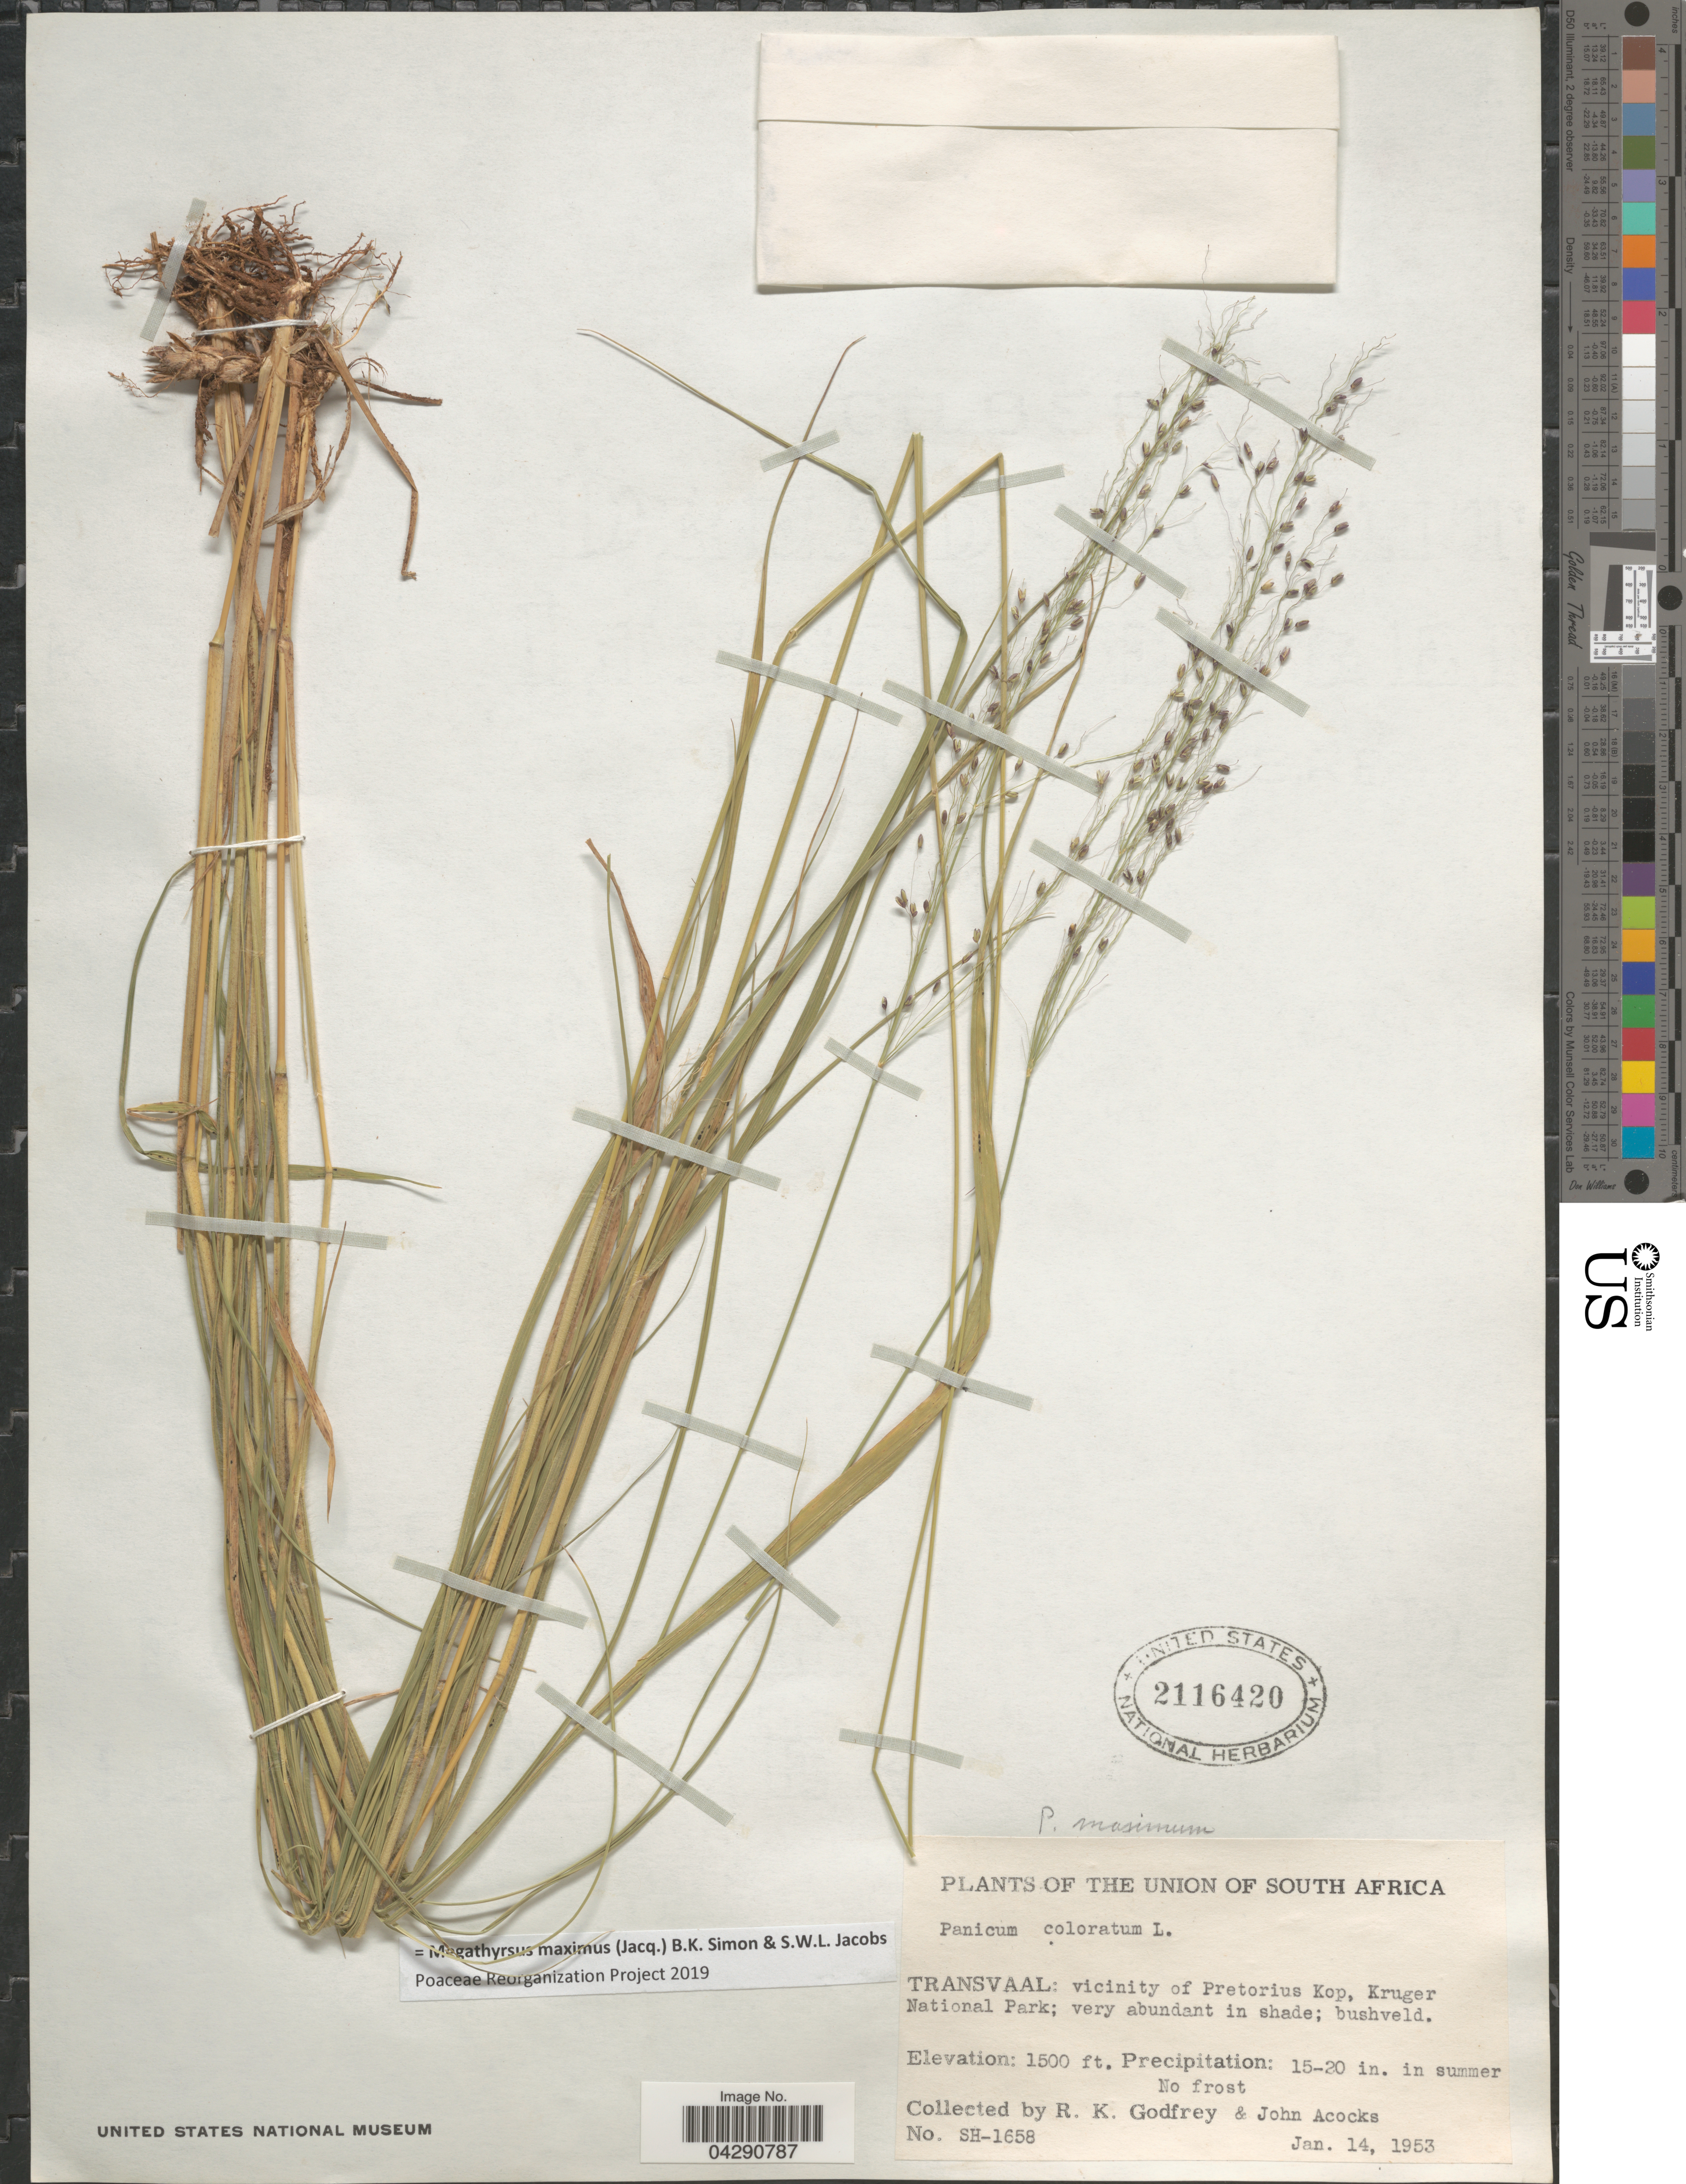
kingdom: Plantae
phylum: Tracheophyta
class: Liliopsida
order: Poales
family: Poaceae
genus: Megathyrsus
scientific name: Megathyrsus maximus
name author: (Jacq.) B.K. Simon & S.W.L. Jacobs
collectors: R. K. Godfrey & J. P. Acocks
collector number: SH-1658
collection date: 1953-01-14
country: South Africa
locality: The Union of South Africa. Transvaal: vicinity of Pretorius Kop, Kruger National Park.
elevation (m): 457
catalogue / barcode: US 2116420